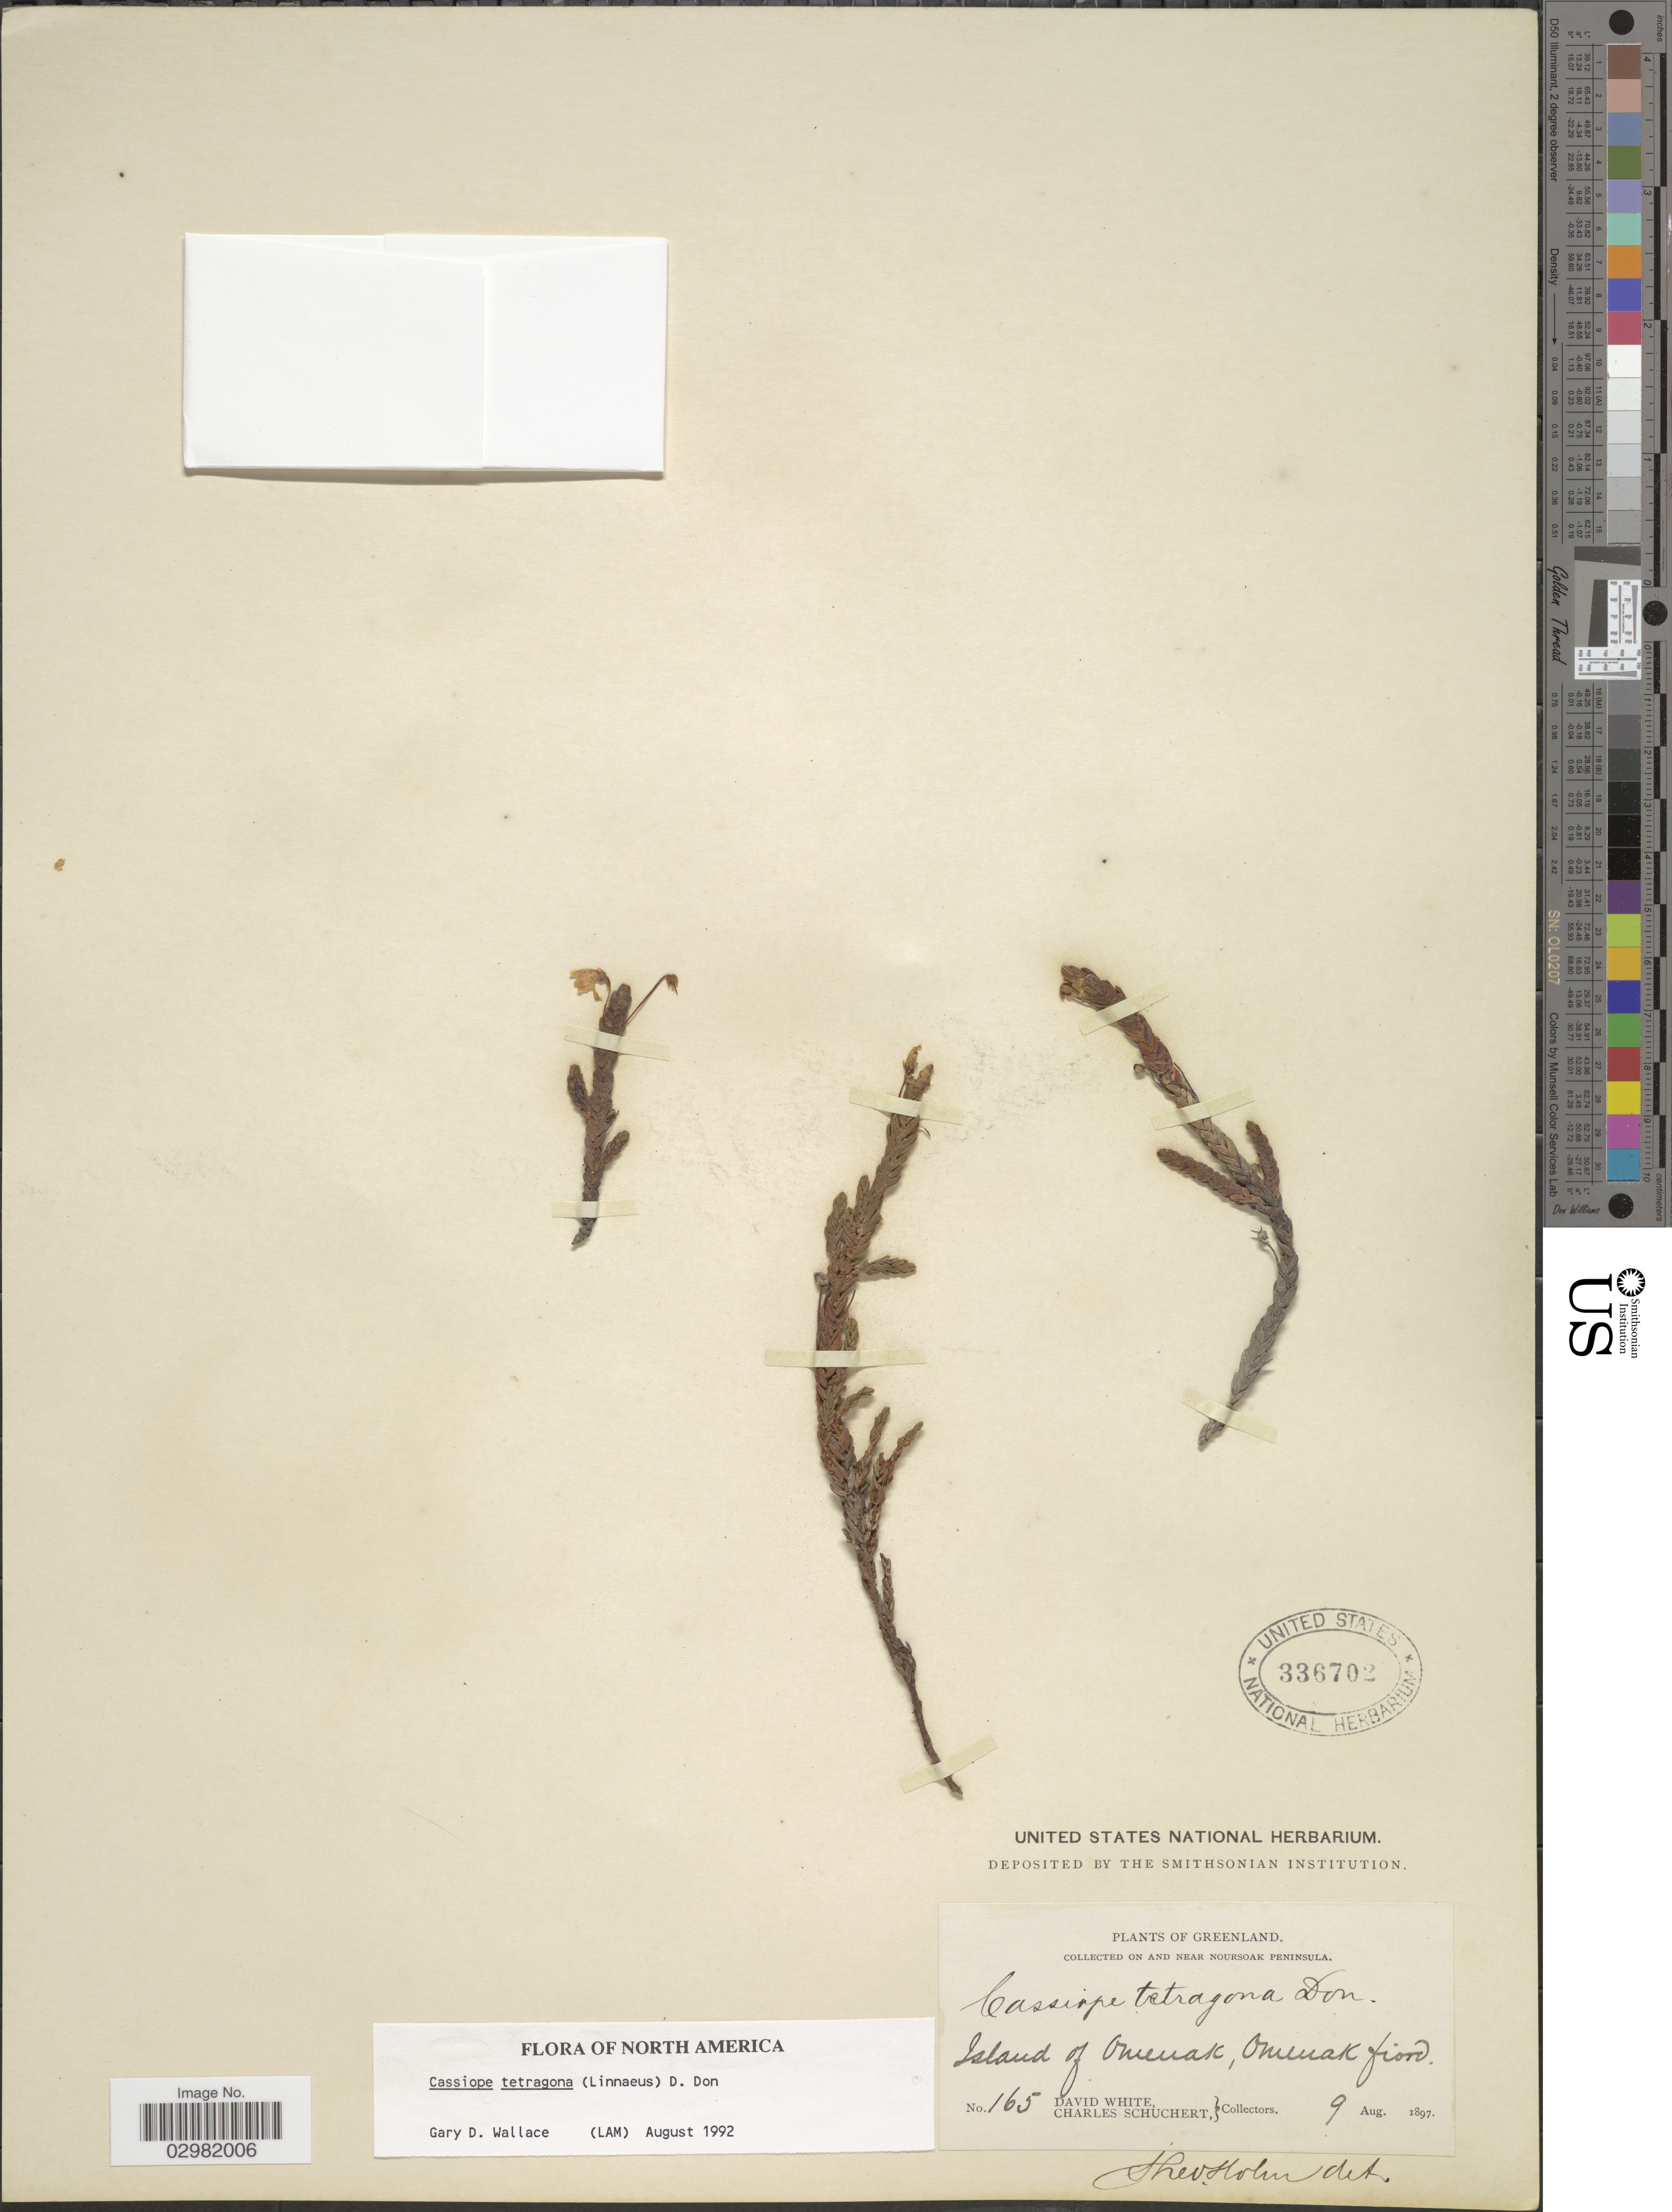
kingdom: Plantae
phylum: Tracheophyta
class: Magnoliopsida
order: Ericales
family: Ericaceae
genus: Cassiope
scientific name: Cassiope tetragona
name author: (L.) D. Don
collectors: D. White & C. Schuchert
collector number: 165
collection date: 1897-08-09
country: Greenland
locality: On and near Noursoak Peninsula, Island of Omenak, Omenak fiord.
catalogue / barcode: US 336702